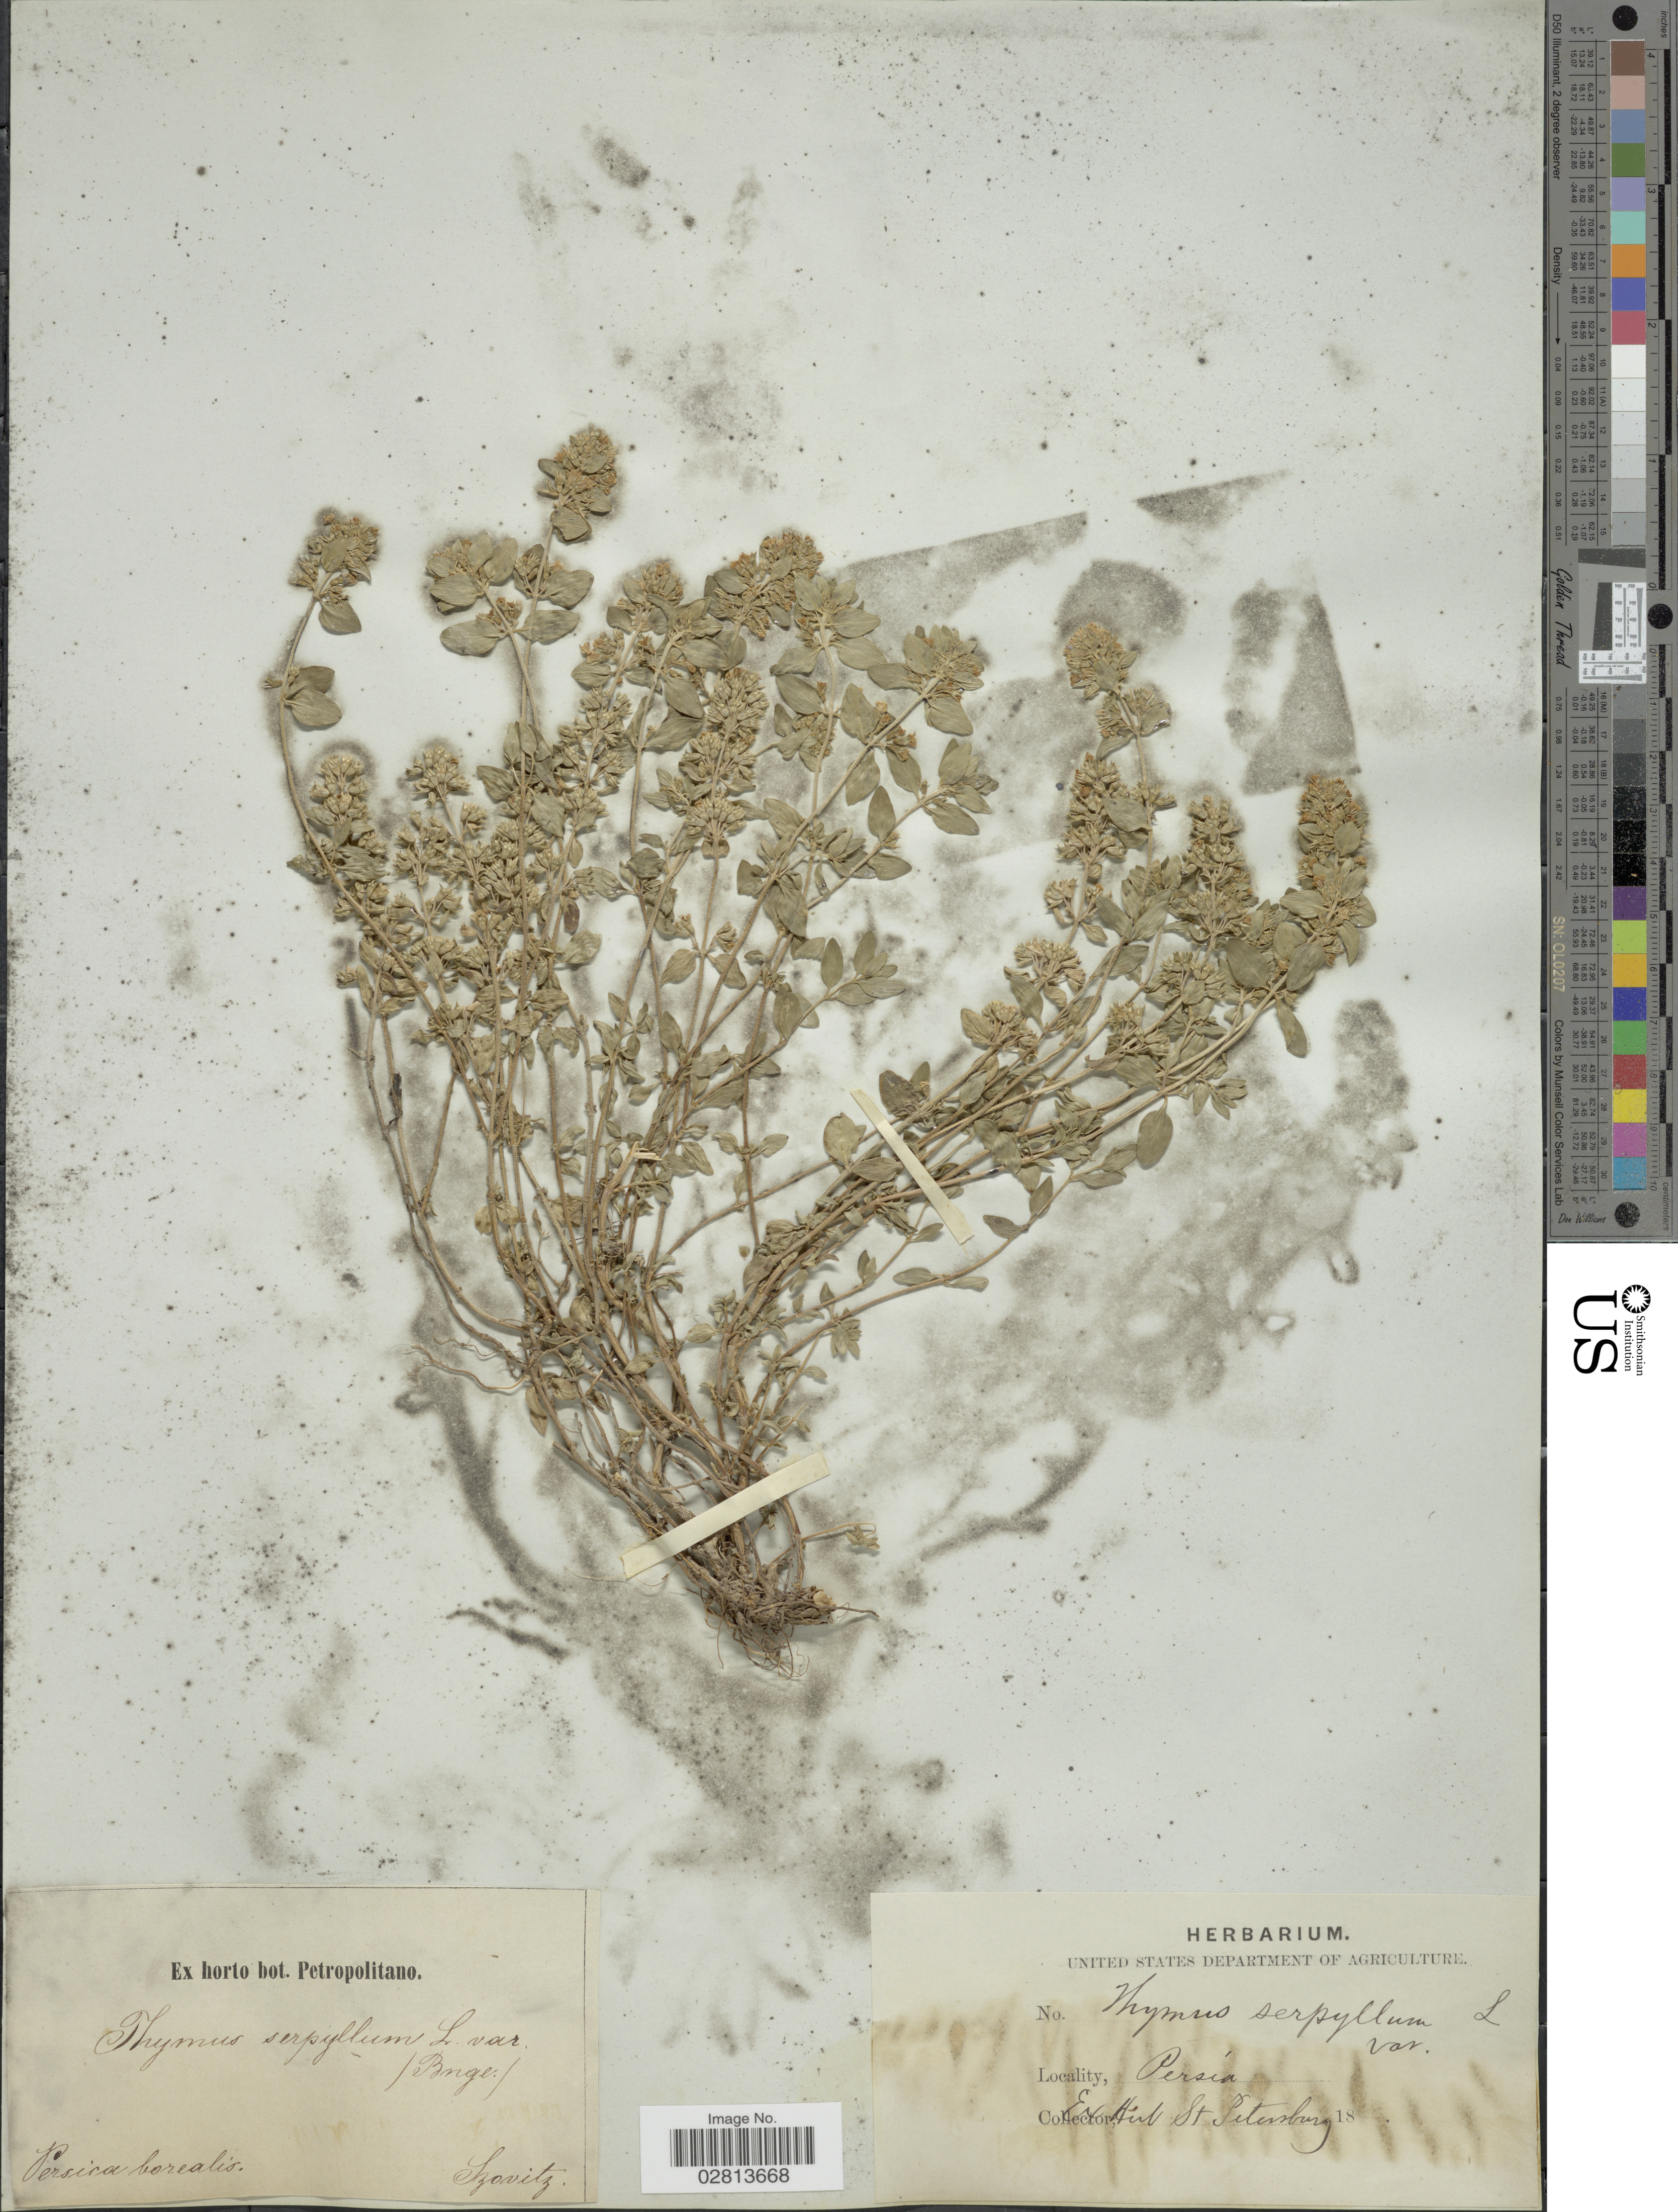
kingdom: Plantae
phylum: Tracheophyta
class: Magnoliopsida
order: Lamiales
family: Lamiaceae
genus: Thymus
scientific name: Thymus serpyllum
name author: L.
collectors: Szovitz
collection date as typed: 18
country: Iran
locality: Persia borealis.